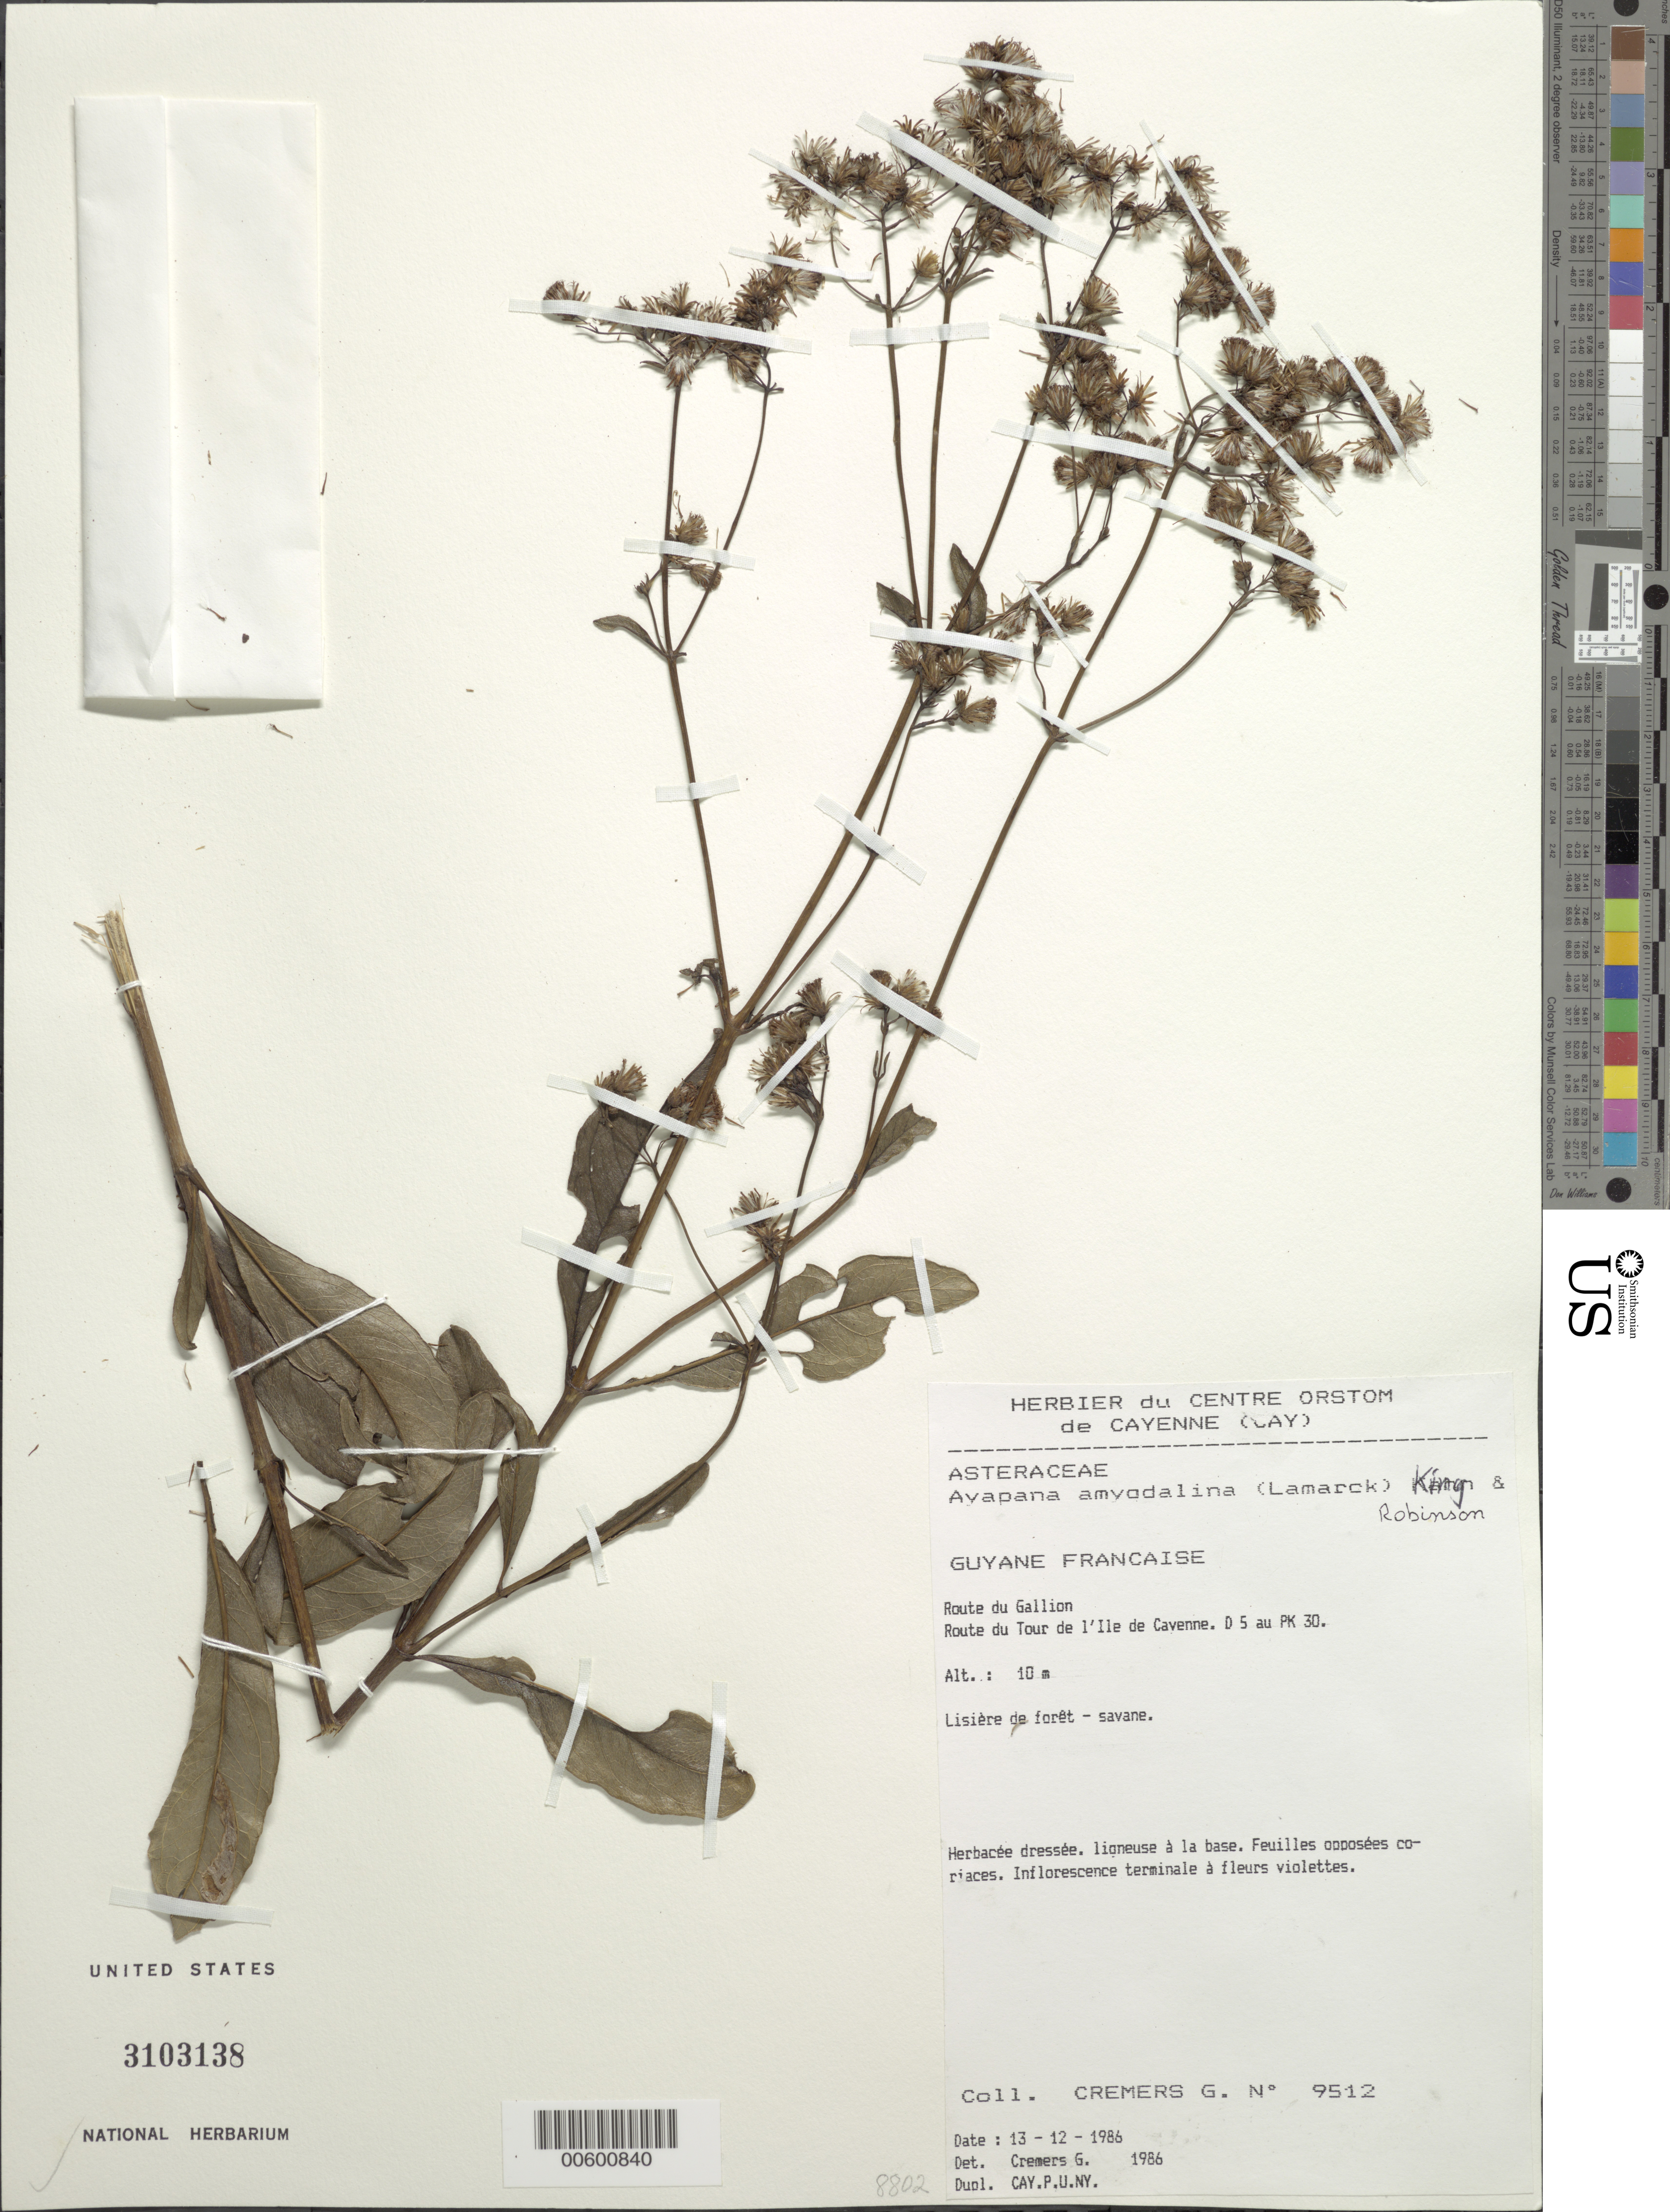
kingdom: Plantae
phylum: Tracheophyta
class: Magnoliopsida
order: Asterales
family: Asteraceae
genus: Ayapana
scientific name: Ayapana amygdalina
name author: (Lam.) R.M. King & H. Rob.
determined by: Cremers, Georges A.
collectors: G. Cremers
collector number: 9512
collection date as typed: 13-Dec-86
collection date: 1986-12-13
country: French Guiana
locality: Ile de Cayenne, route du Gallion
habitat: Edge of forest-savanna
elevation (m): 10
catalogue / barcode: US 3103138